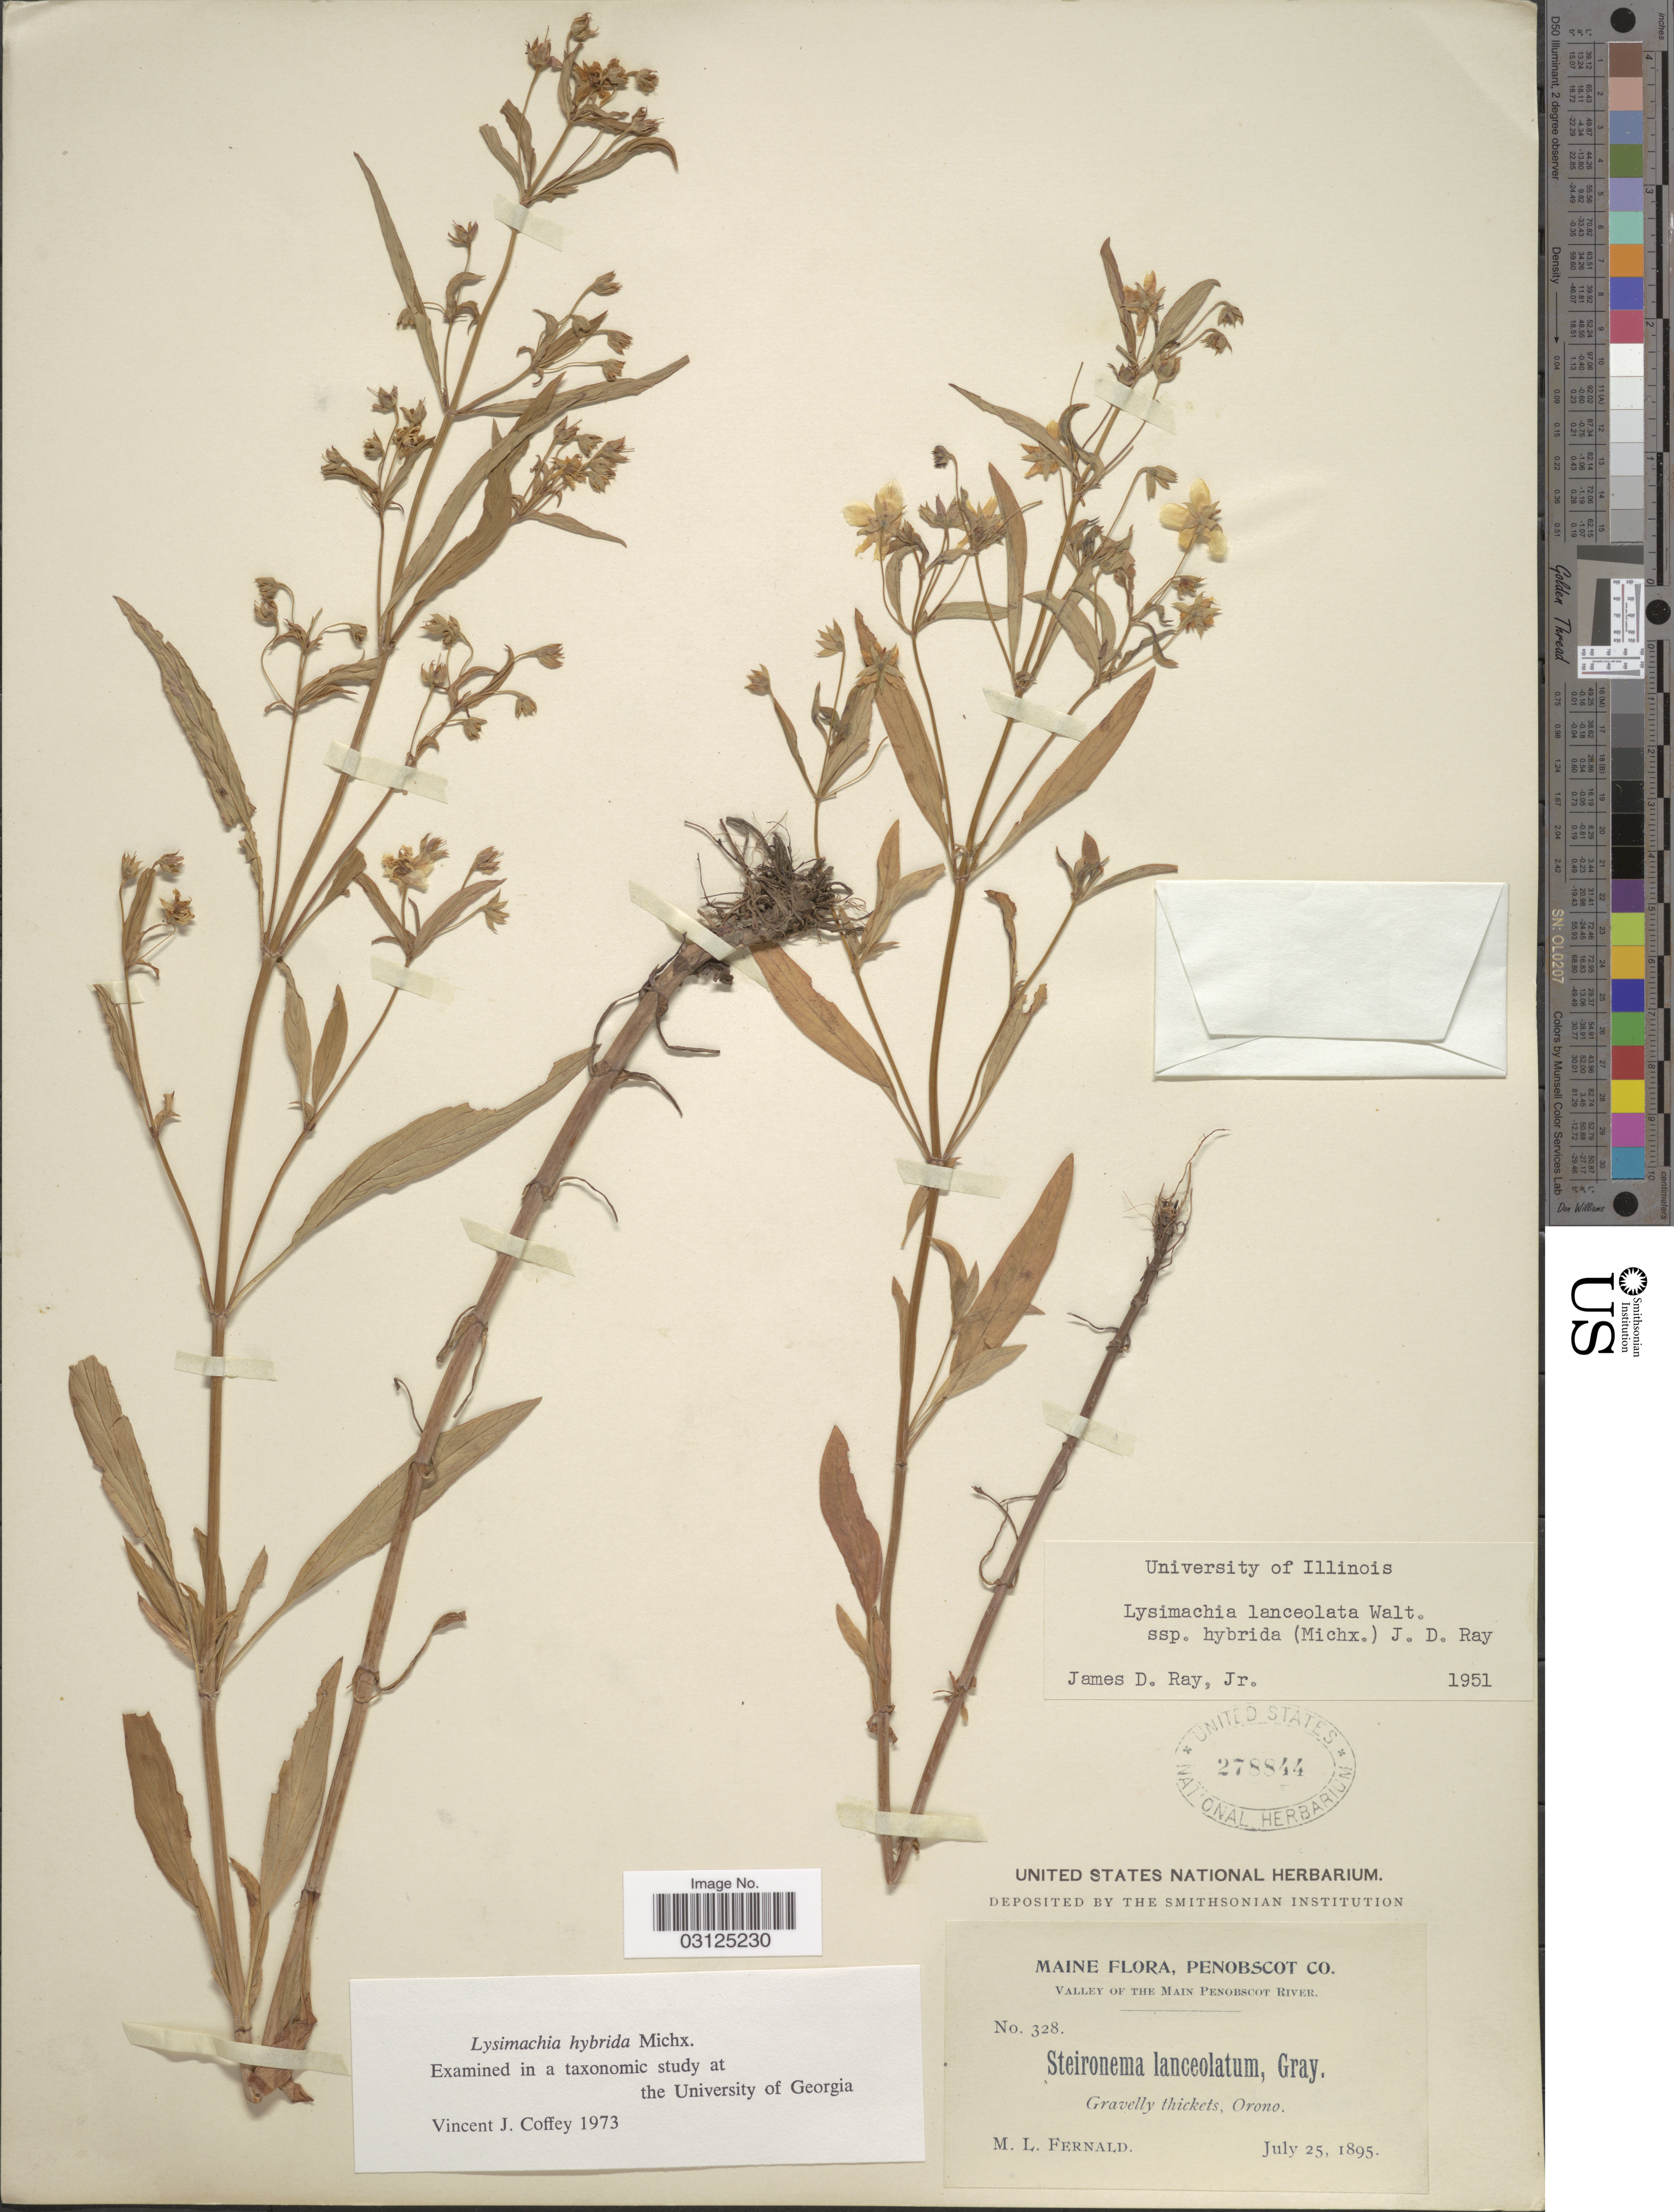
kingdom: Plantae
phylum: Tracheophyta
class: Magnoliopsida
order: Ericales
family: Primulaceae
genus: Lysimachia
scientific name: Lysimachia hybrida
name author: Michx.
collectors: M. L. Fernald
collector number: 328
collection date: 1895-07-25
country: United States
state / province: Maine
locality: Penobscot Co., Valley of the Main Penobscot River. Gravelly thickets, Orono.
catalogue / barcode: US 278844